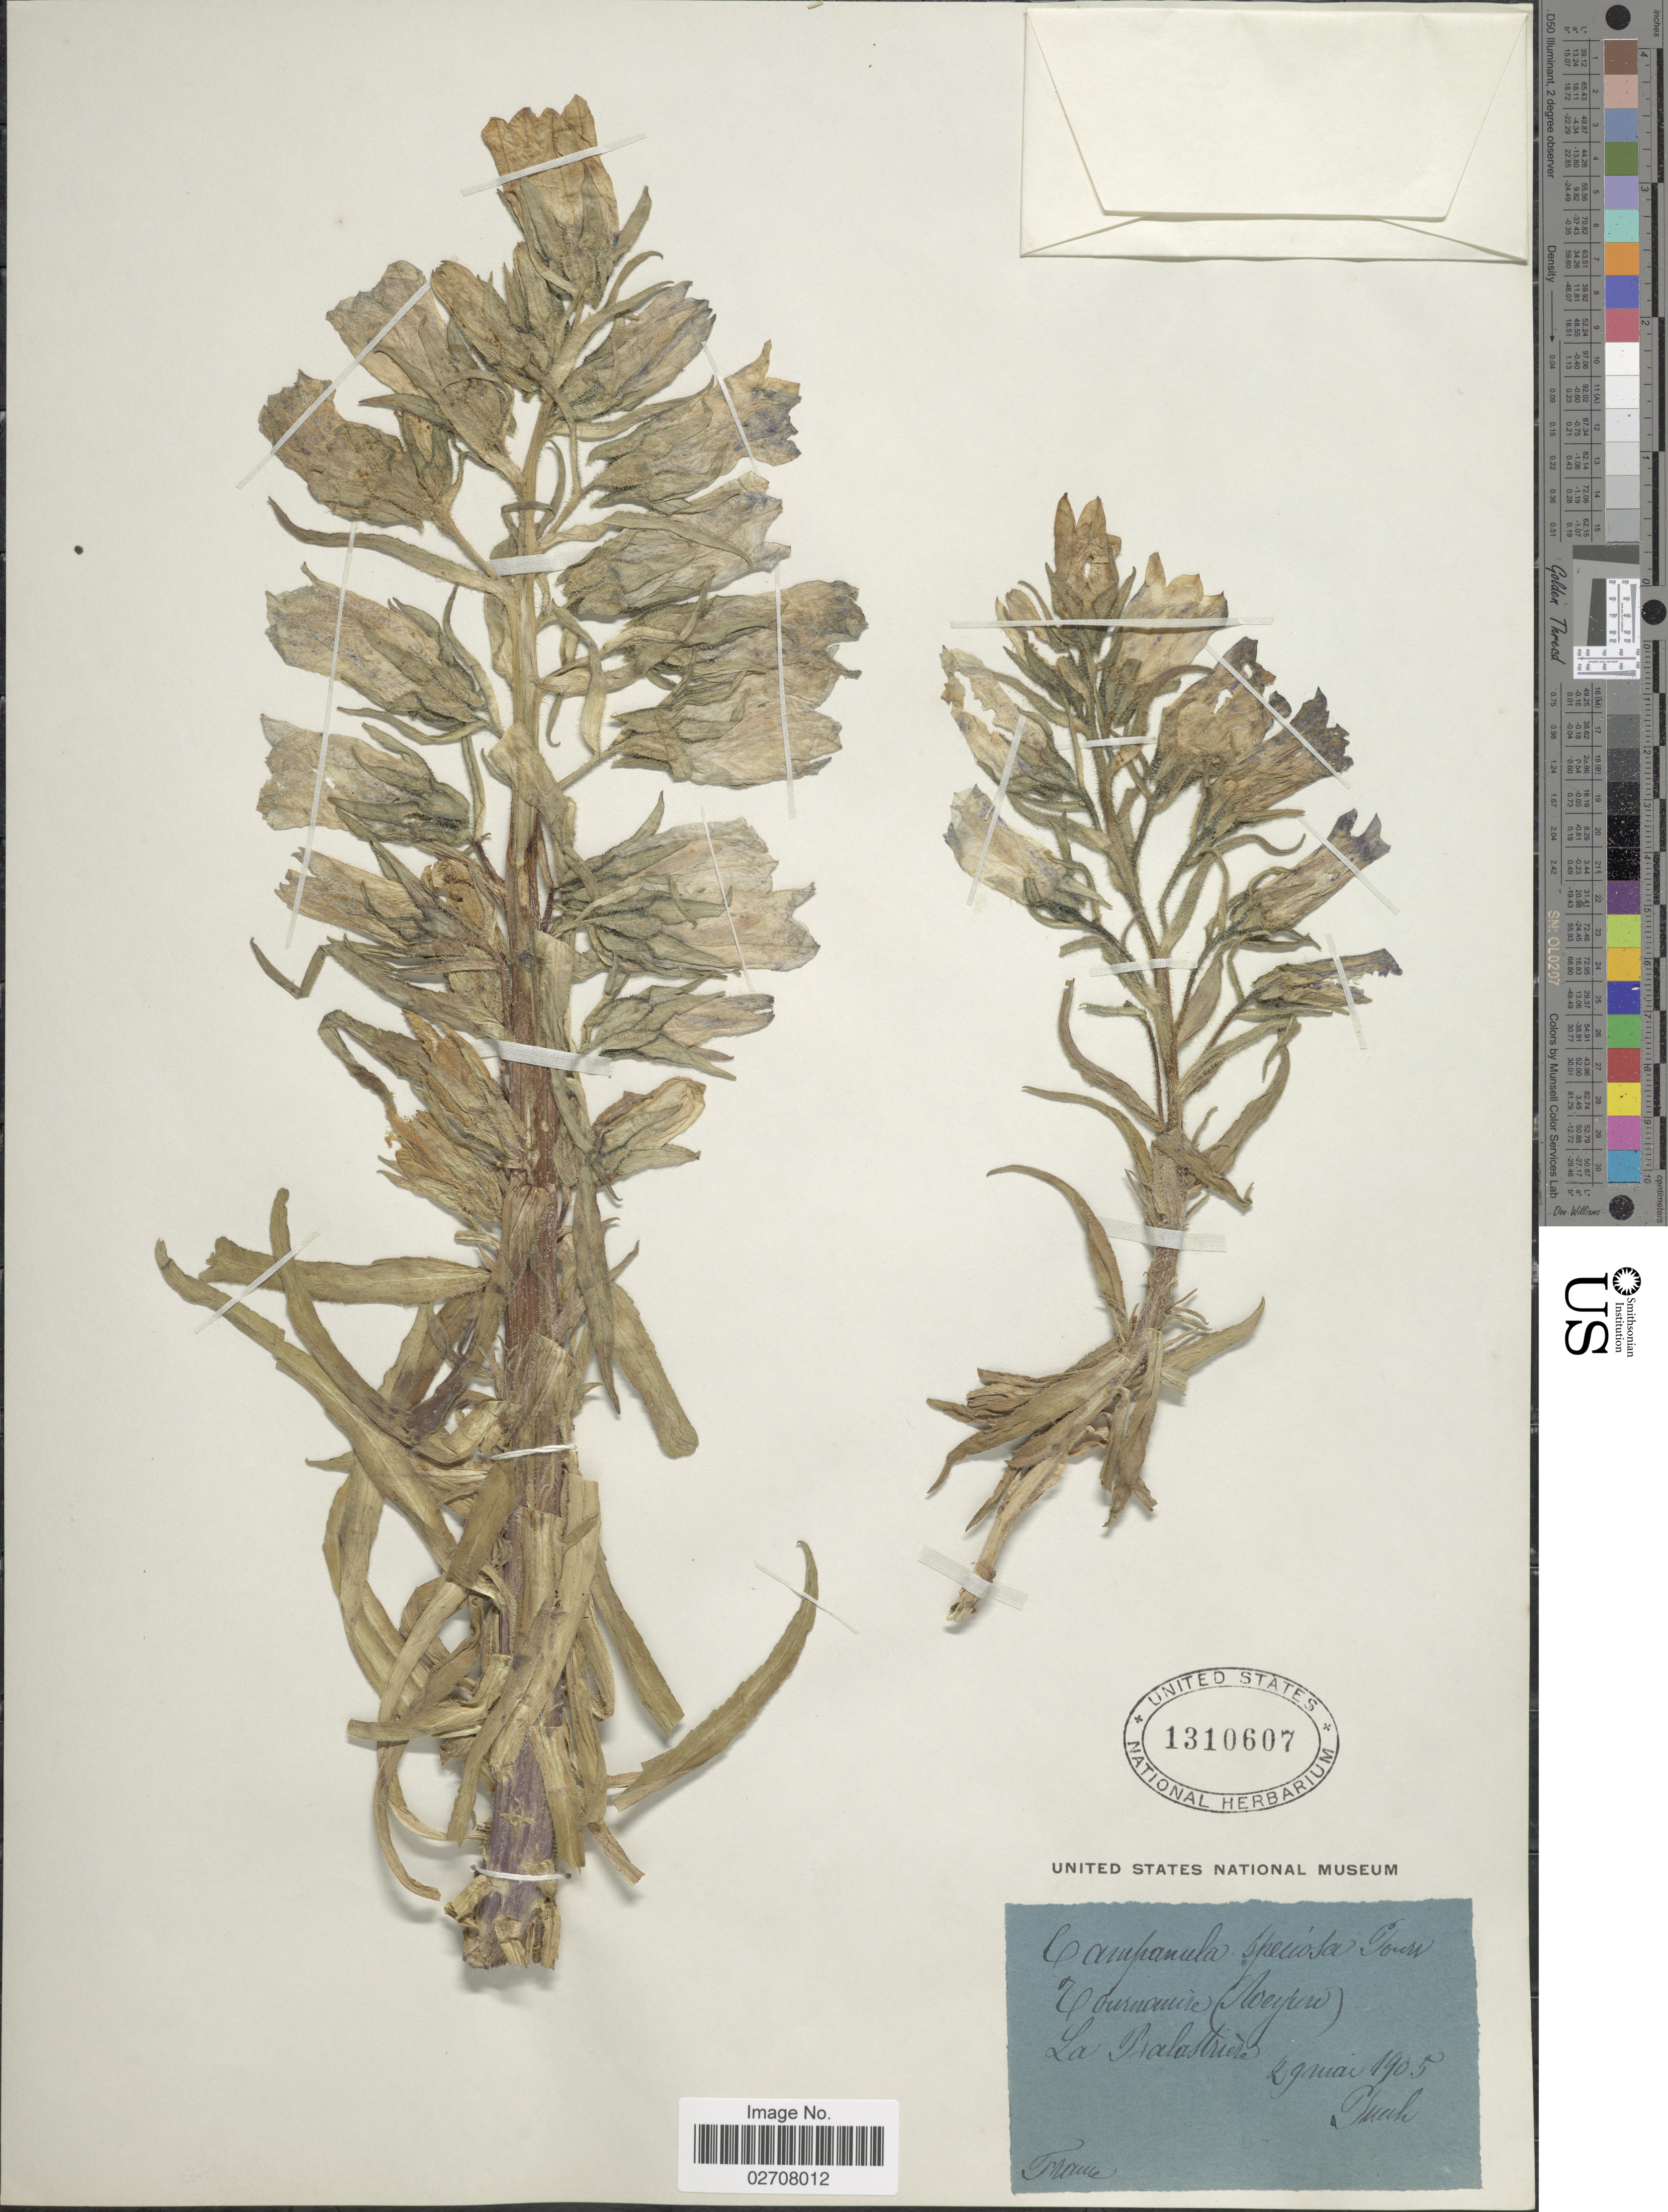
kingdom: Plantae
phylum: Tracheophyta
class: Magnoliopsida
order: Asterales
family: Campanulaceae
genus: Campanula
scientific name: Campanula speciosa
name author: Pourr.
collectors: Guech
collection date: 1905-01-02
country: France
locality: La Palastriere [interpreted]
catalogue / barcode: US 1310607